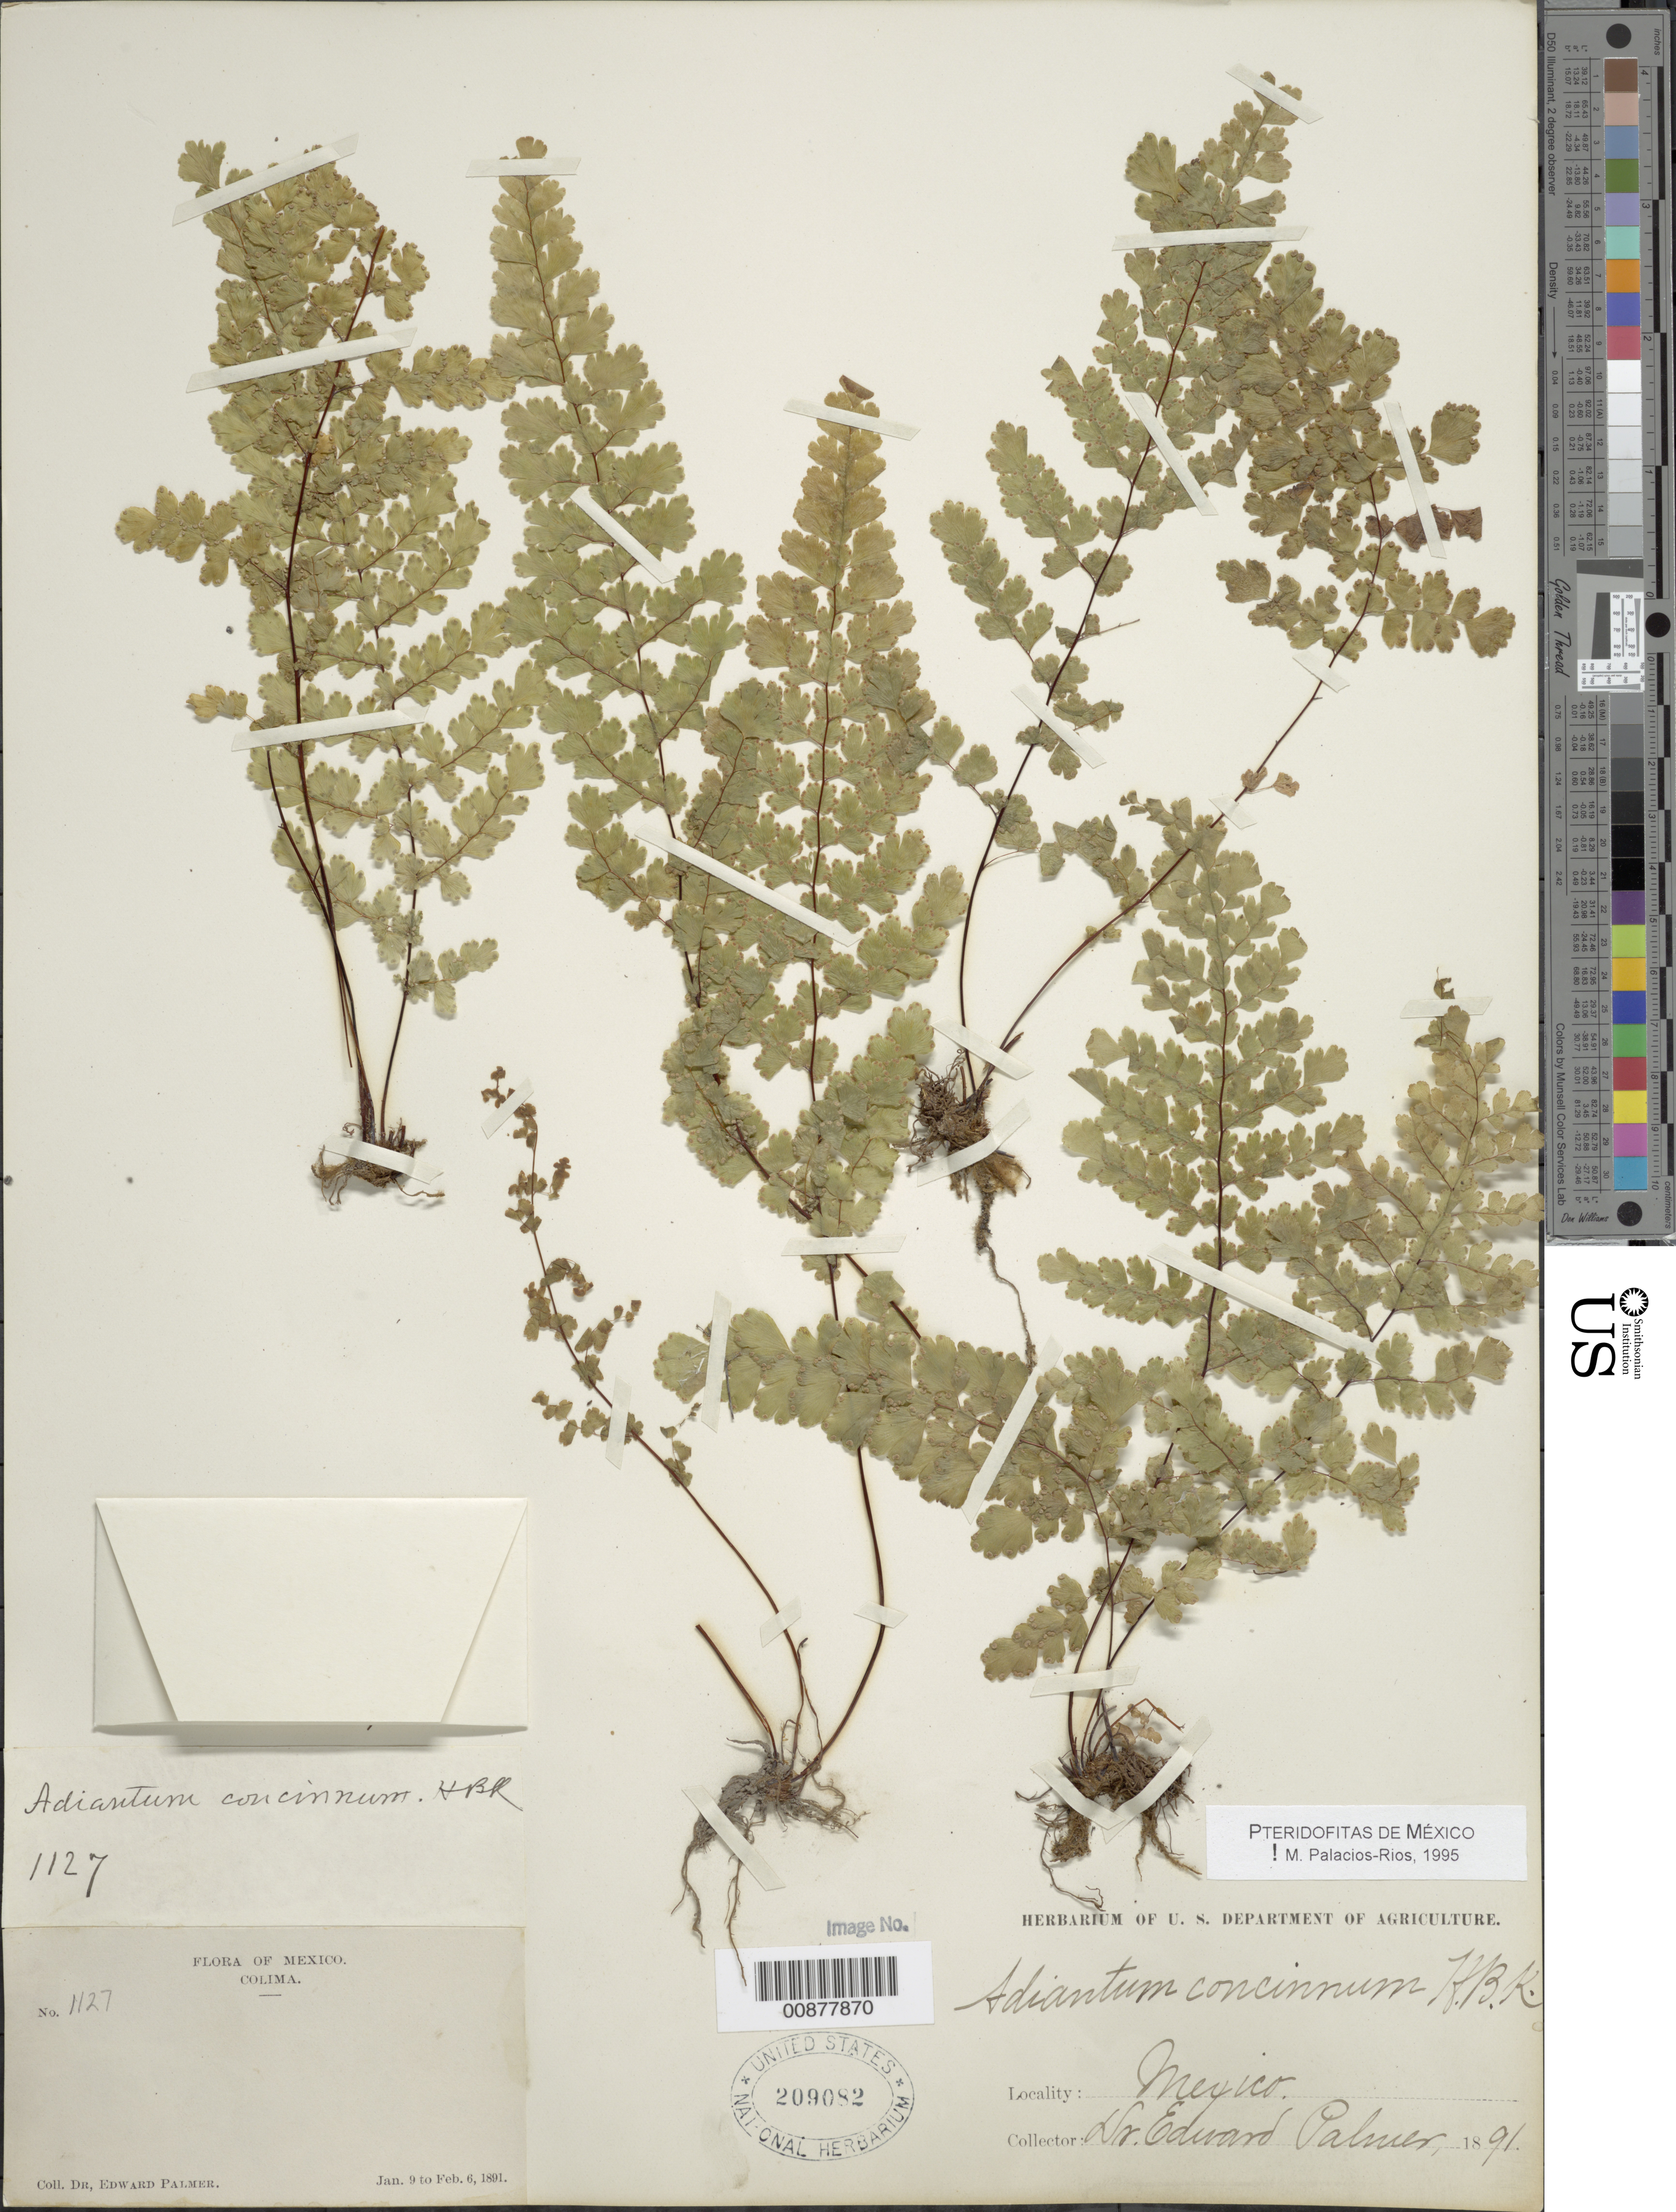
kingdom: Plantae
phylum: Tracheophyta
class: Polypodiopsida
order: Polypodiales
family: Pteridaceae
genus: Adiantum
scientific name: Adiantum concinnum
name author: Humb. & Bonpl. ex Willd.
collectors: E. Palmer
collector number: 1127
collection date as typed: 09 Jan 1891 to 06 Feb 1891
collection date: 1891-01-09/1891-02-06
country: Mexico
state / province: Colima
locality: Colima.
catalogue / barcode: US 209082